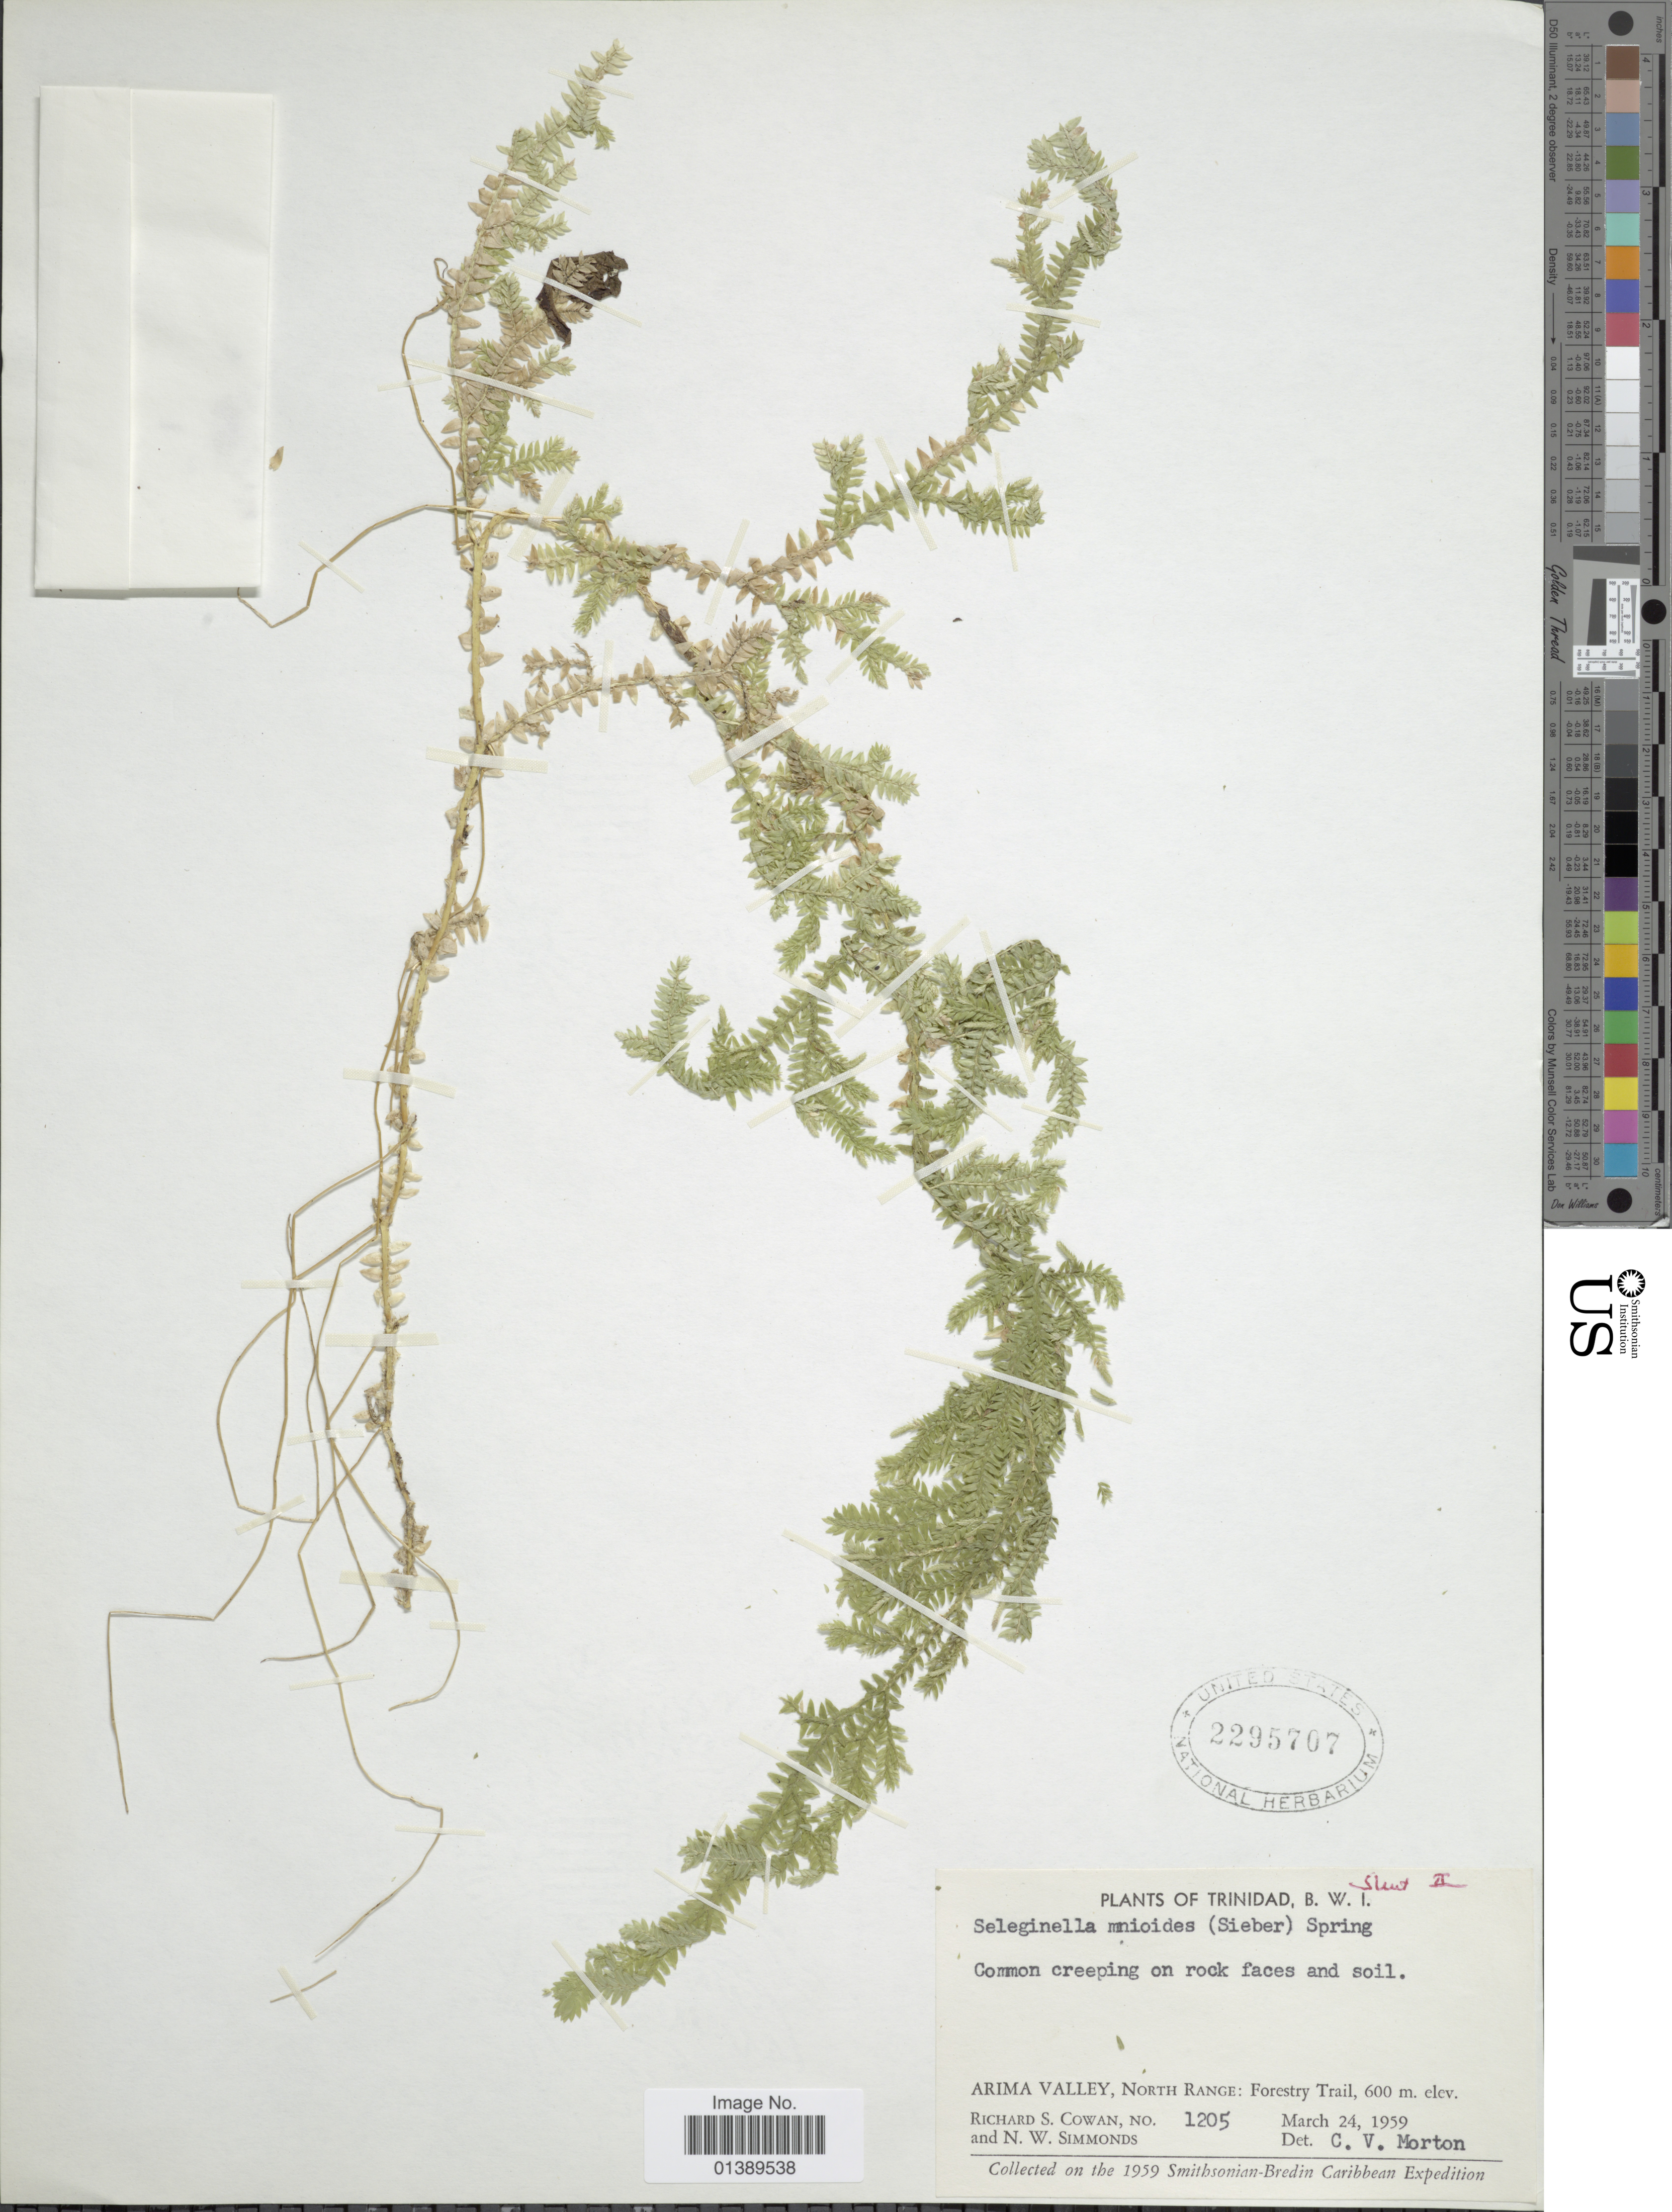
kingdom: Plantae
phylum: Tracheophyta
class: Lycopodiopsida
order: Selaginellales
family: Selaginellaceae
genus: Selaginella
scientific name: Selaginella diffusa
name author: (C. Presl) Spring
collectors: R. S. Cowan & N. W. Simmonds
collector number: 1205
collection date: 1959-03-24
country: Trinidad and Tobago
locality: Trinidad, B.W.I. Arima Valley, North Range: Forestry Trail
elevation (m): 600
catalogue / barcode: US 2295707